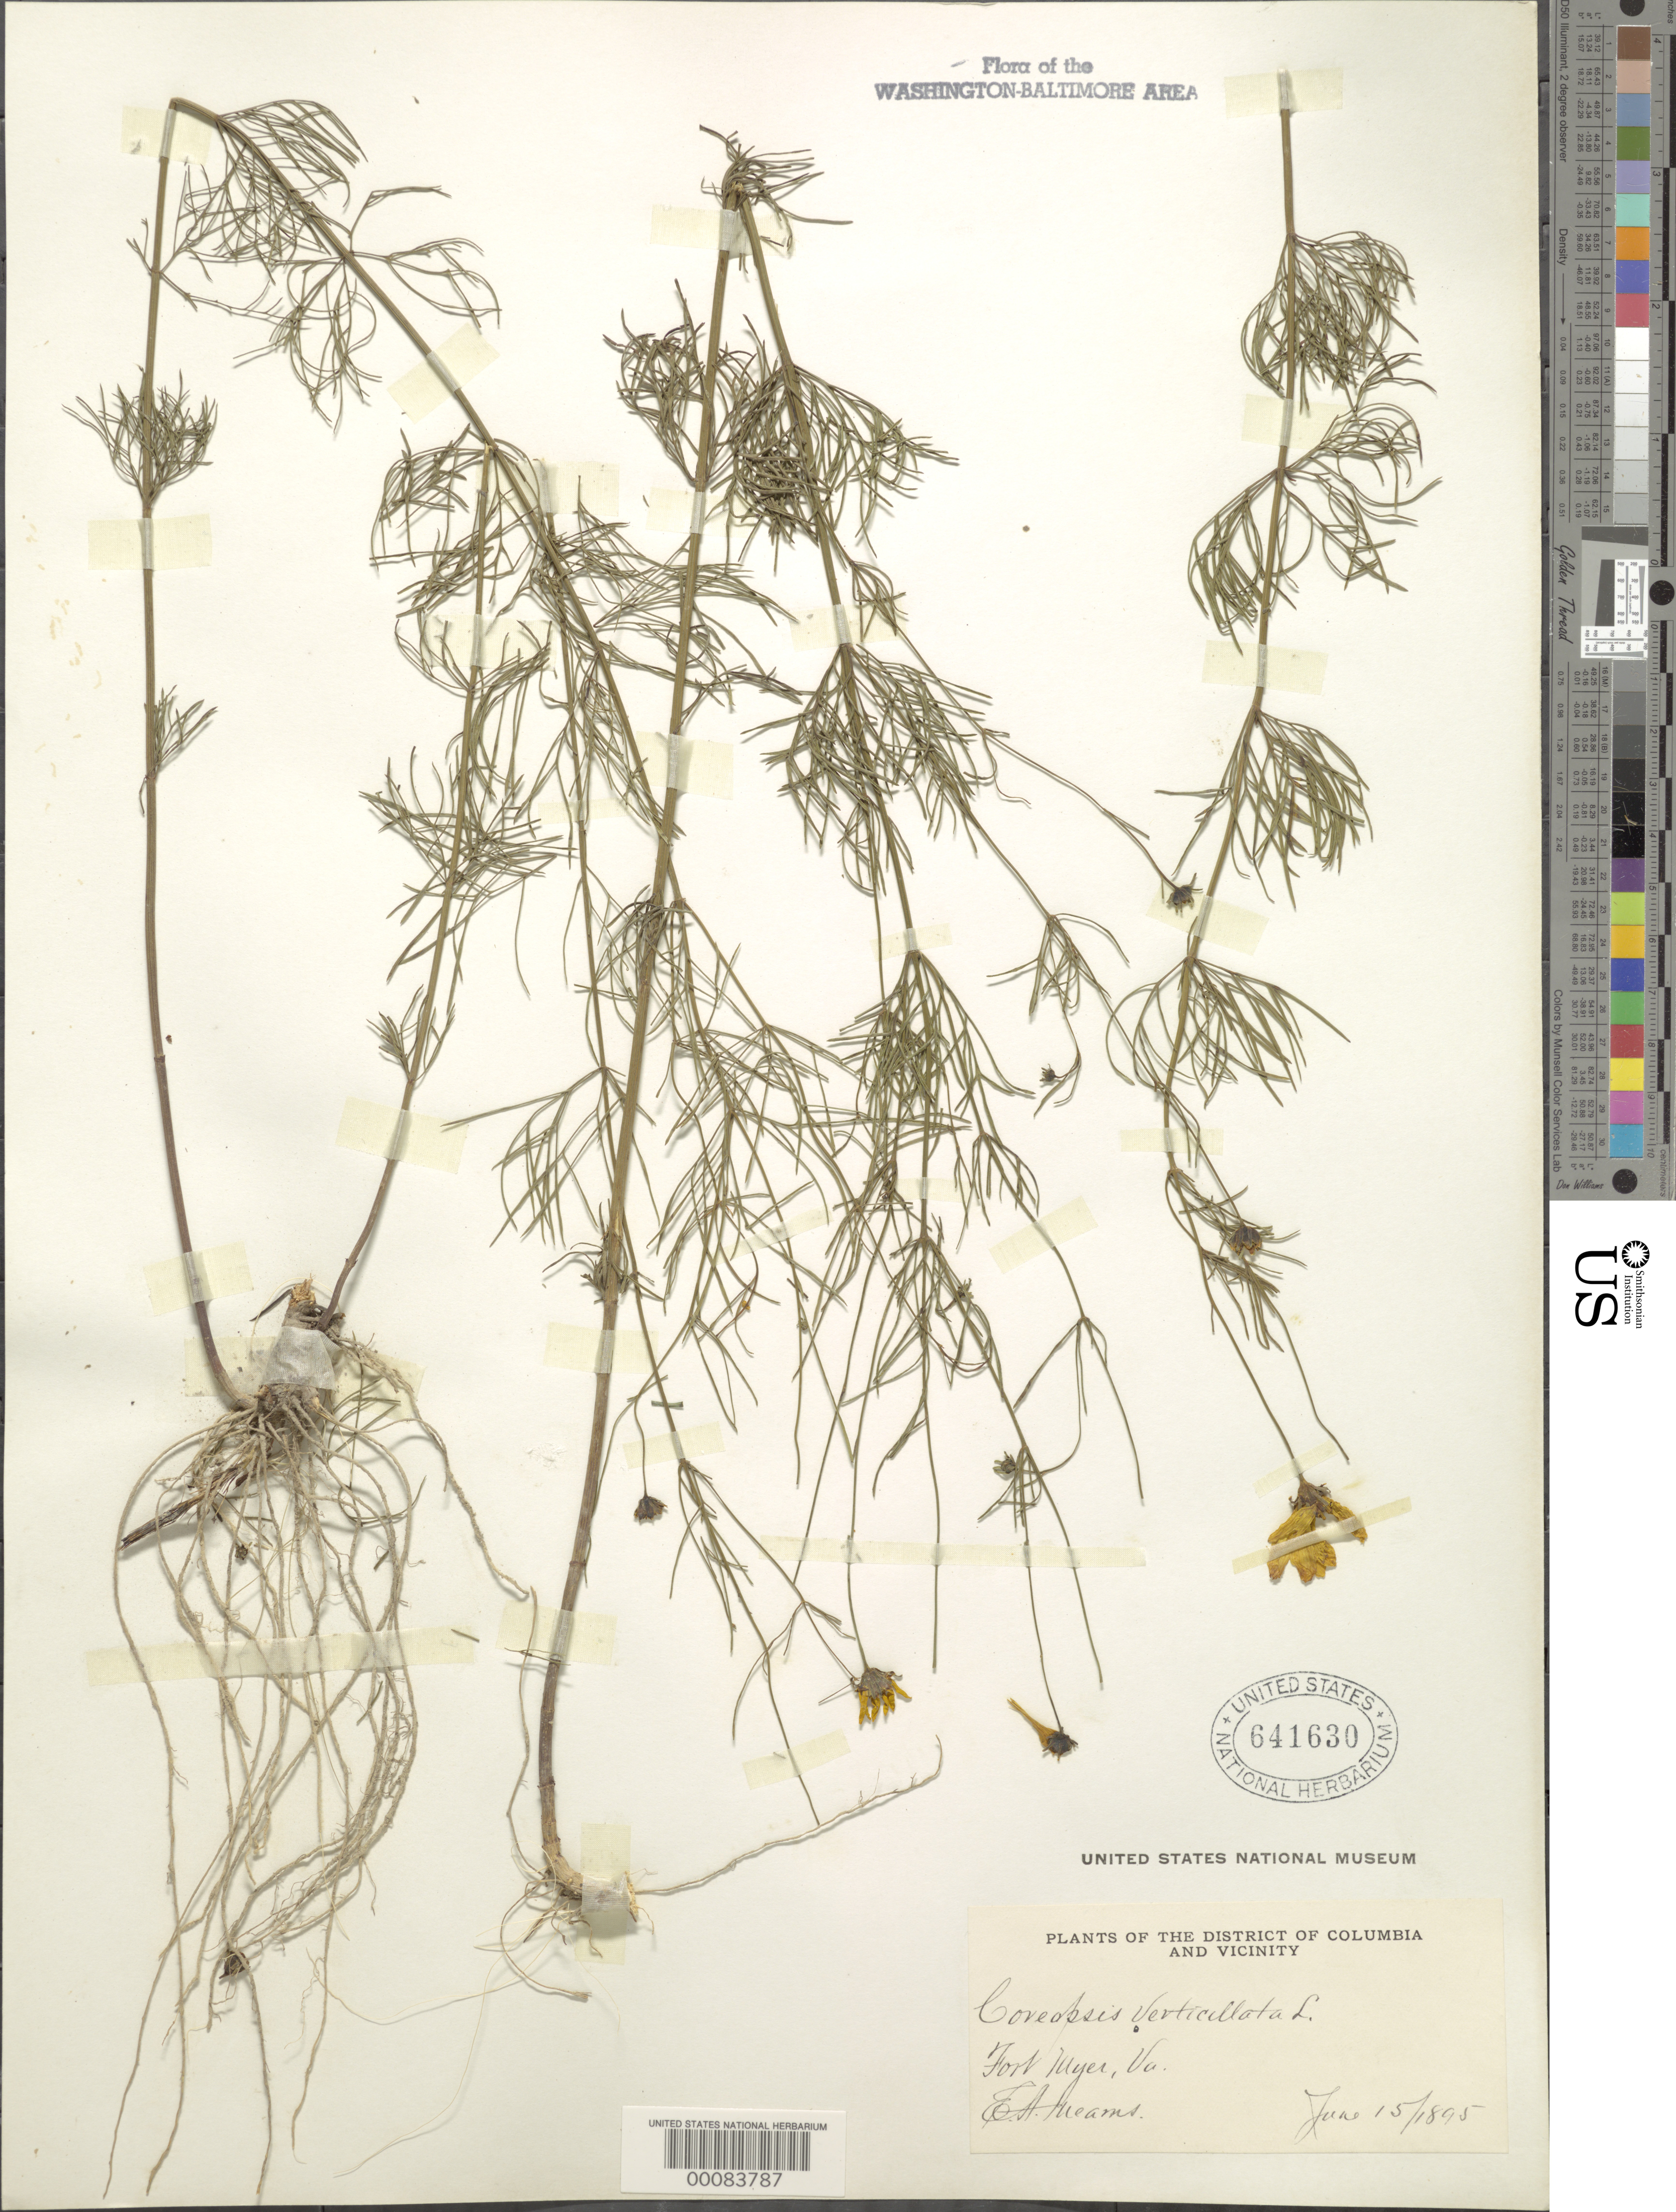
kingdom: Plantae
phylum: Tracheophyta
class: Magnoliopsida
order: Asterales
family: Asteraceae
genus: Coreopsis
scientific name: Coreopsis verticillata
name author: L.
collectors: E. A. Mearns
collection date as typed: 15 Jun 1895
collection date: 1895-06-15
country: United States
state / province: Virginia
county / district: Arlington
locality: Fort Myers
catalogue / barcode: US 641630